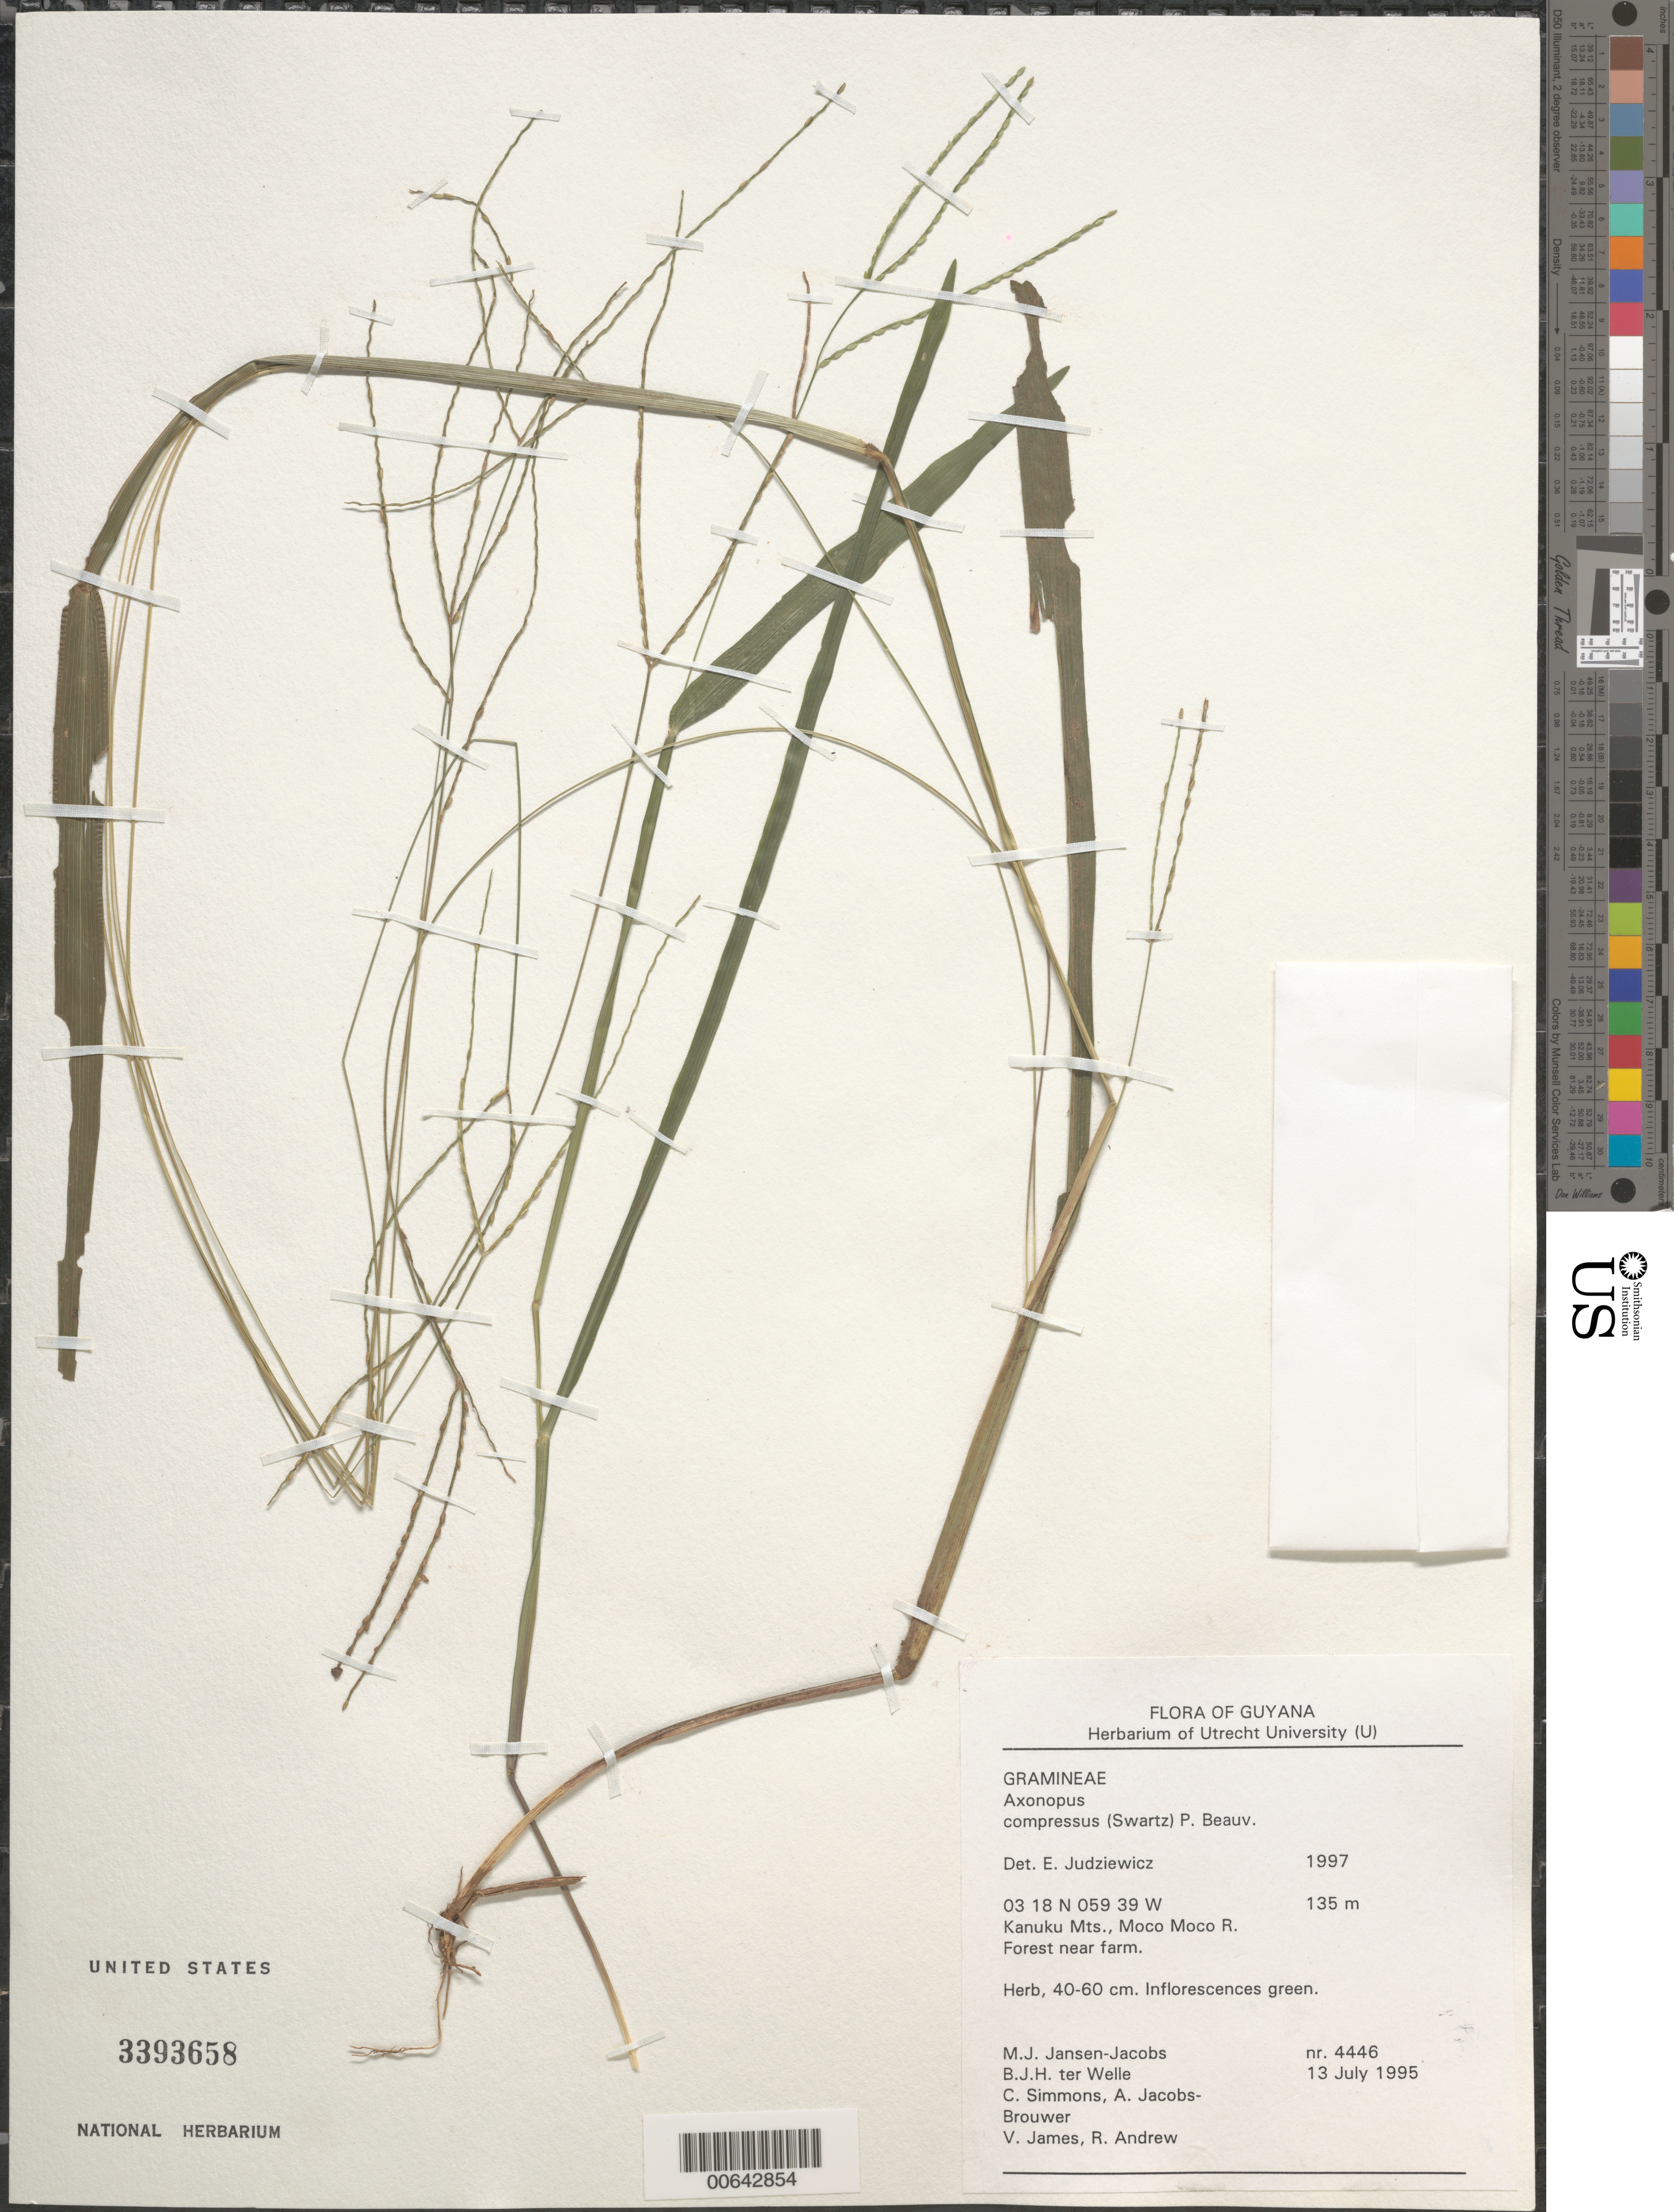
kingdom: Plantae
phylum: Tracheophyta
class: Liliopsida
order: Poales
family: Poaceae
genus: Axonopus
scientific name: Axonopus compressus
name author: (Sw.) P. Beauv.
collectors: M. J. Jansen-Jacobs, B. Welle, C. Simmons, A. Jacobs-Brouwer & et al.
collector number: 4446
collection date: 1995-07-13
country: Guyana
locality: Kanuku Mts., Moco Moco R.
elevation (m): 135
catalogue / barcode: US 3393658